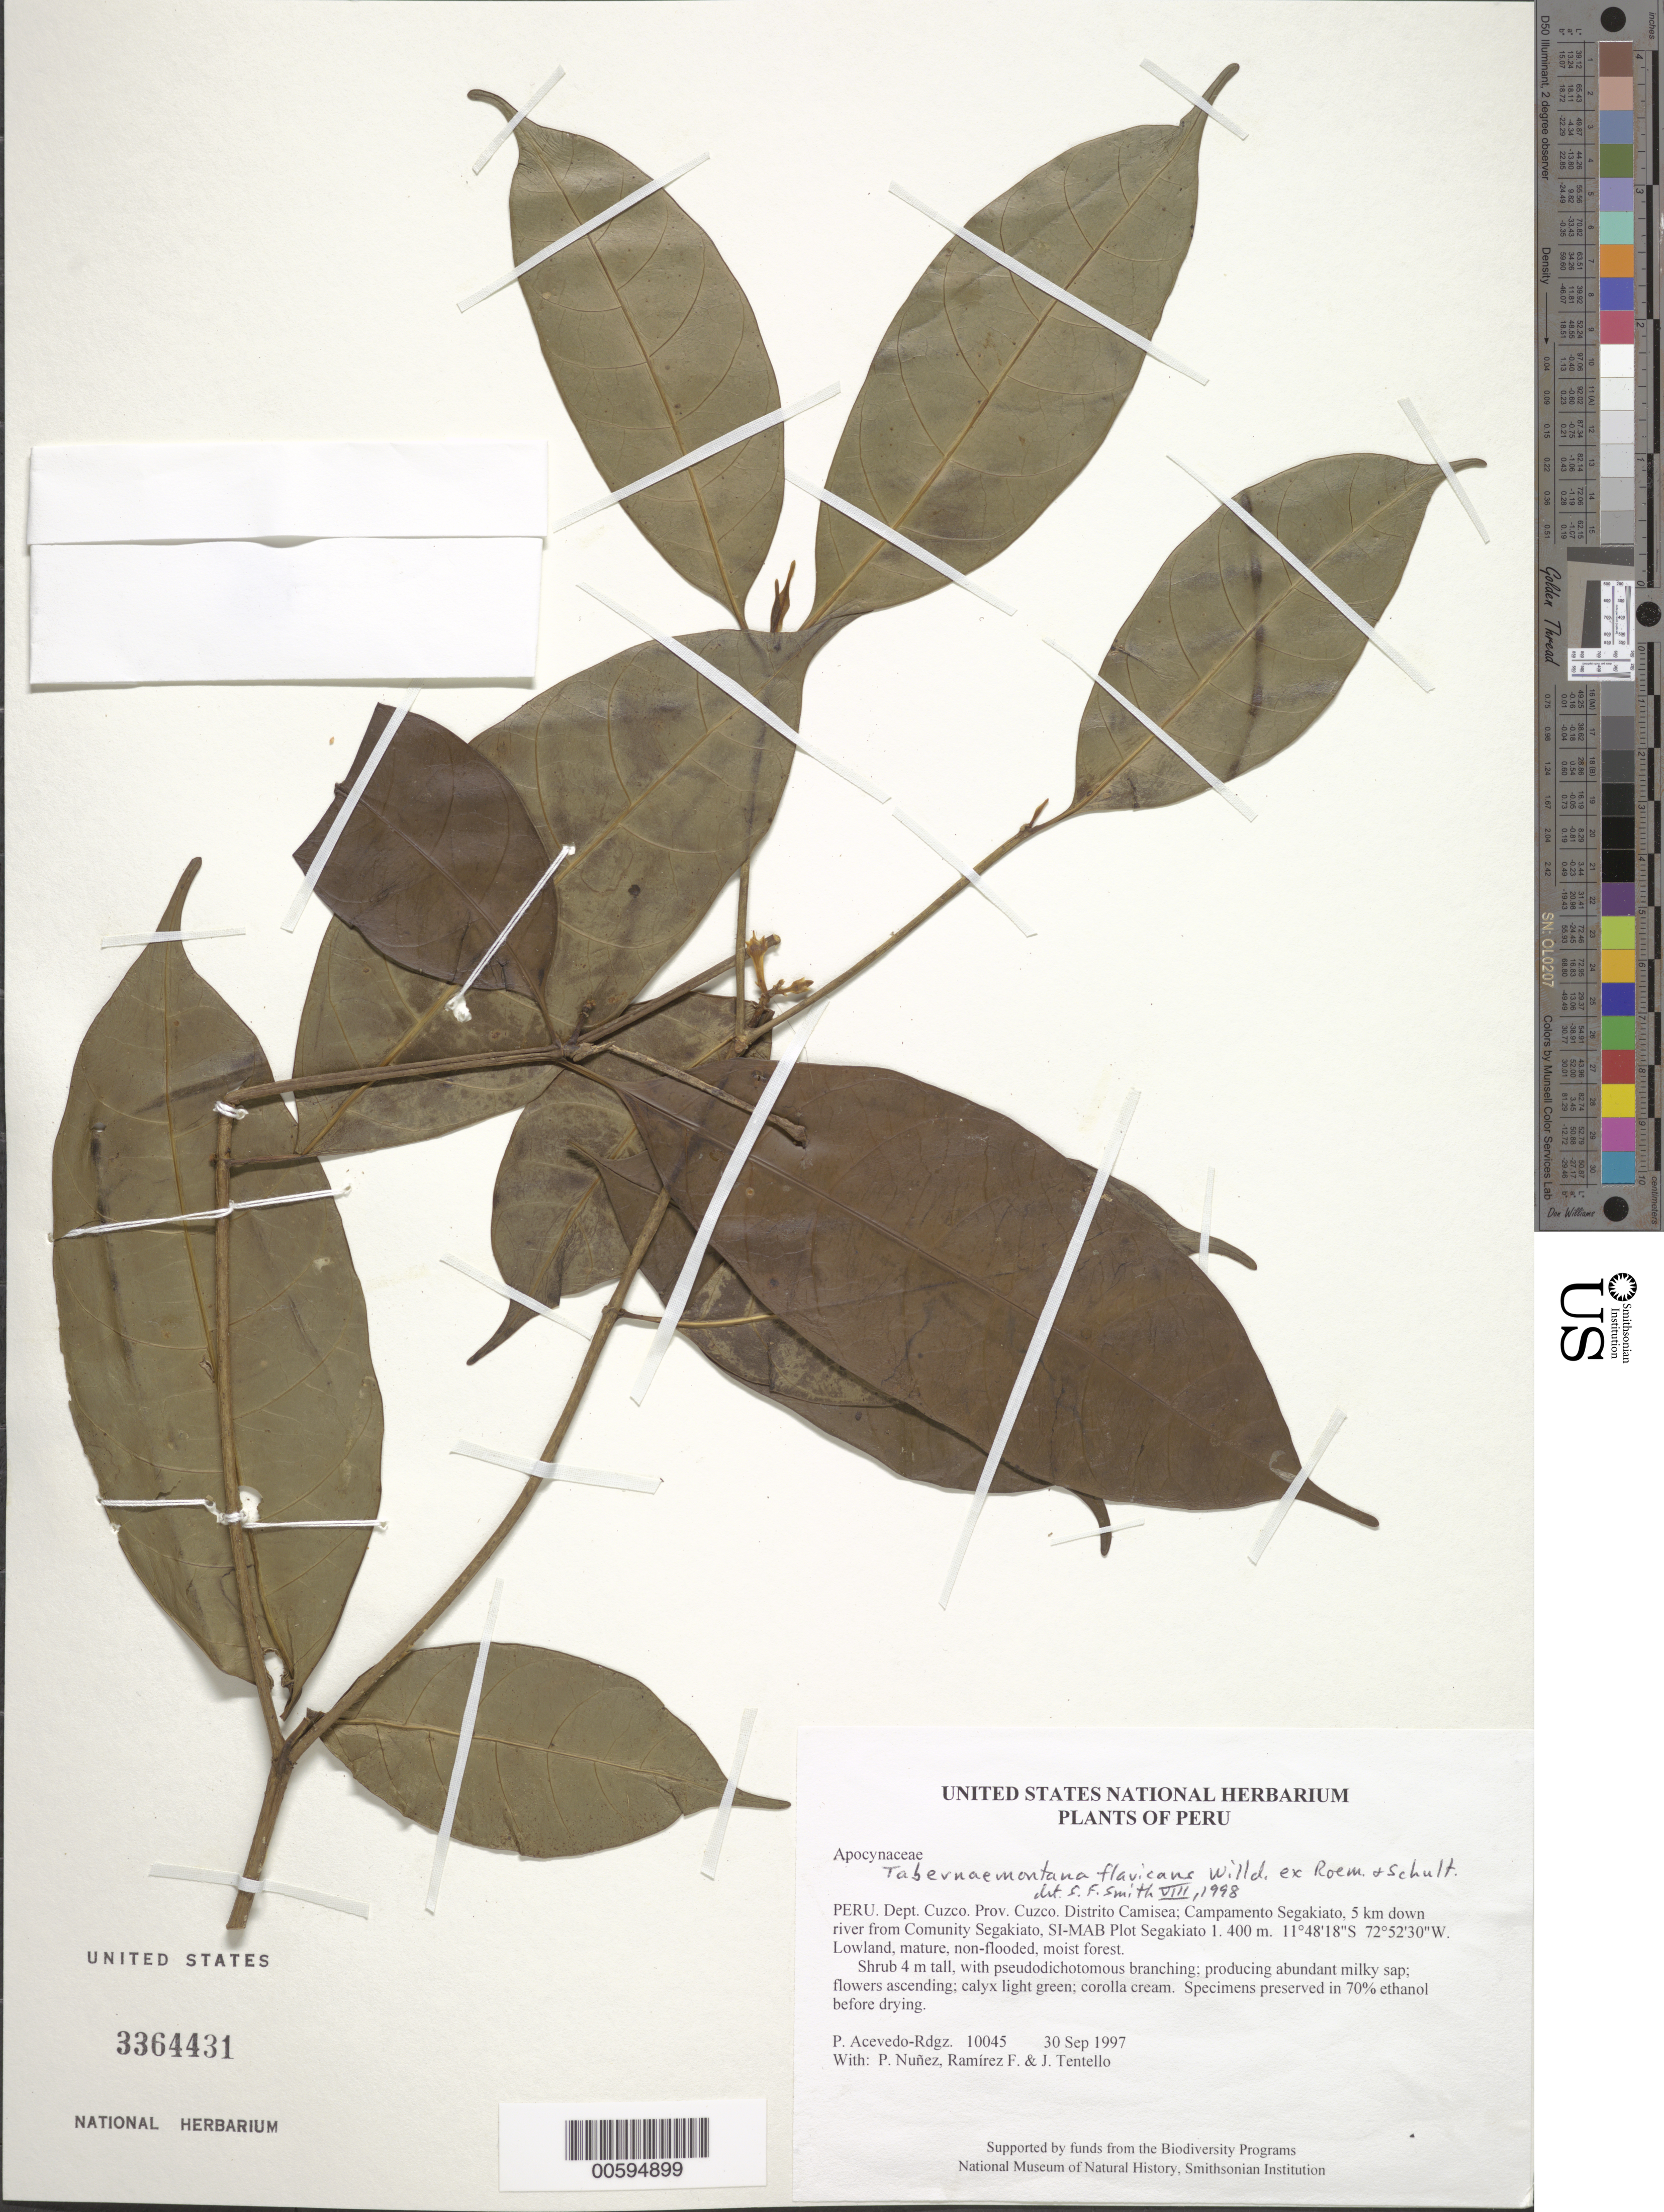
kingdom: Plantae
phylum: Tracheophyta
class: Magnoliopsida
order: Gentianales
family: Apocynaceae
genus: Tabernaemontana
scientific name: Tabernaemontana flavicans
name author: Willd. ex Roem. & Schult.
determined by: Smith, Stephen F., (US), NMNH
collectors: P. Acevedo-Rodr., P. Nuñez V., F. Ramirez & J. Tentello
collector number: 10045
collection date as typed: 30 Sep 1997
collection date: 1997-09-30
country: Peru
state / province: Cusco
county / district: Cusco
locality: Distrito Camisea; Campamento Segakiato, 5 km down river from Comunity Segakiato, SI-MAB Plot Segakiato 1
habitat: Lowland, mature, non-flooded, moist forest.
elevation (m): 400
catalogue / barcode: US 3364431